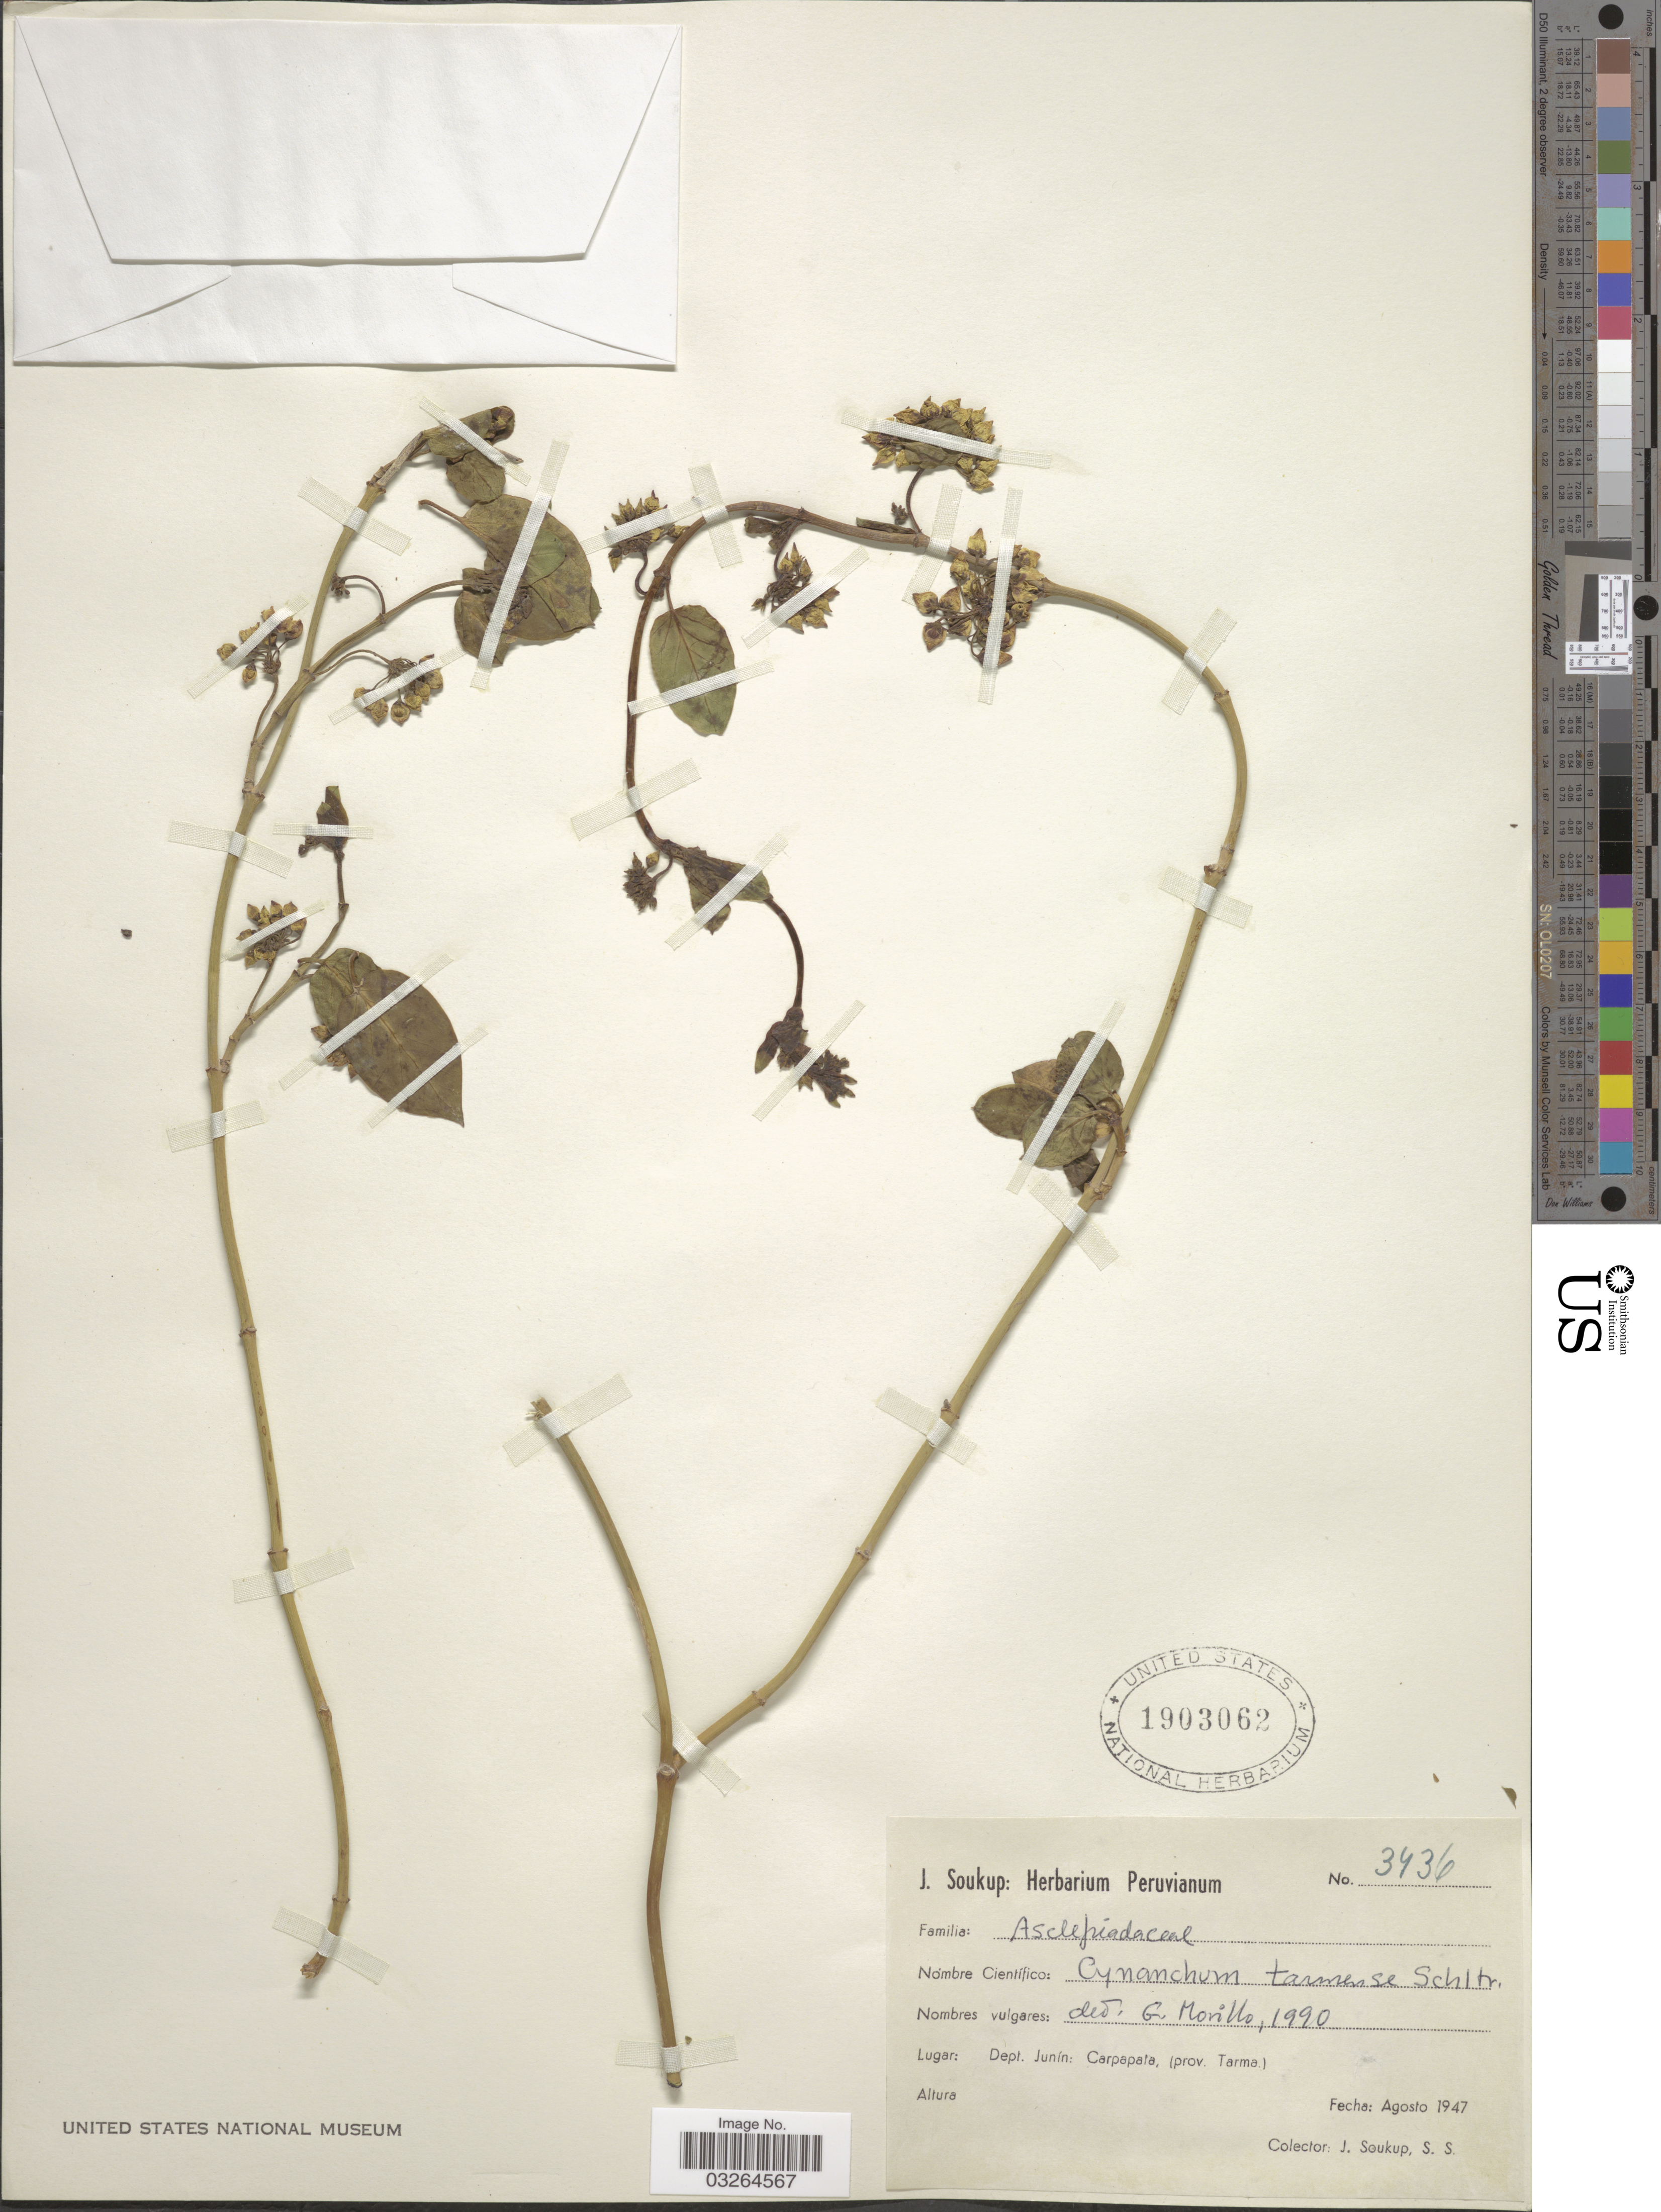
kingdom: Plantae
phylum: Tracheophyta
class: Magnoliopsida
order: Gentianales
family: Apocynaceae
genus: Cynanchum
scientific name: Cynanchum tarmense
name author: Schltr.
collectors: J. Soukup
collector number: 3436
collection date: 1947-08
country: Peru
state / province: Junín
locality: Dept. Junín: Carpapata, (prov. Tarma).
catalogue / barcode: US 1903062